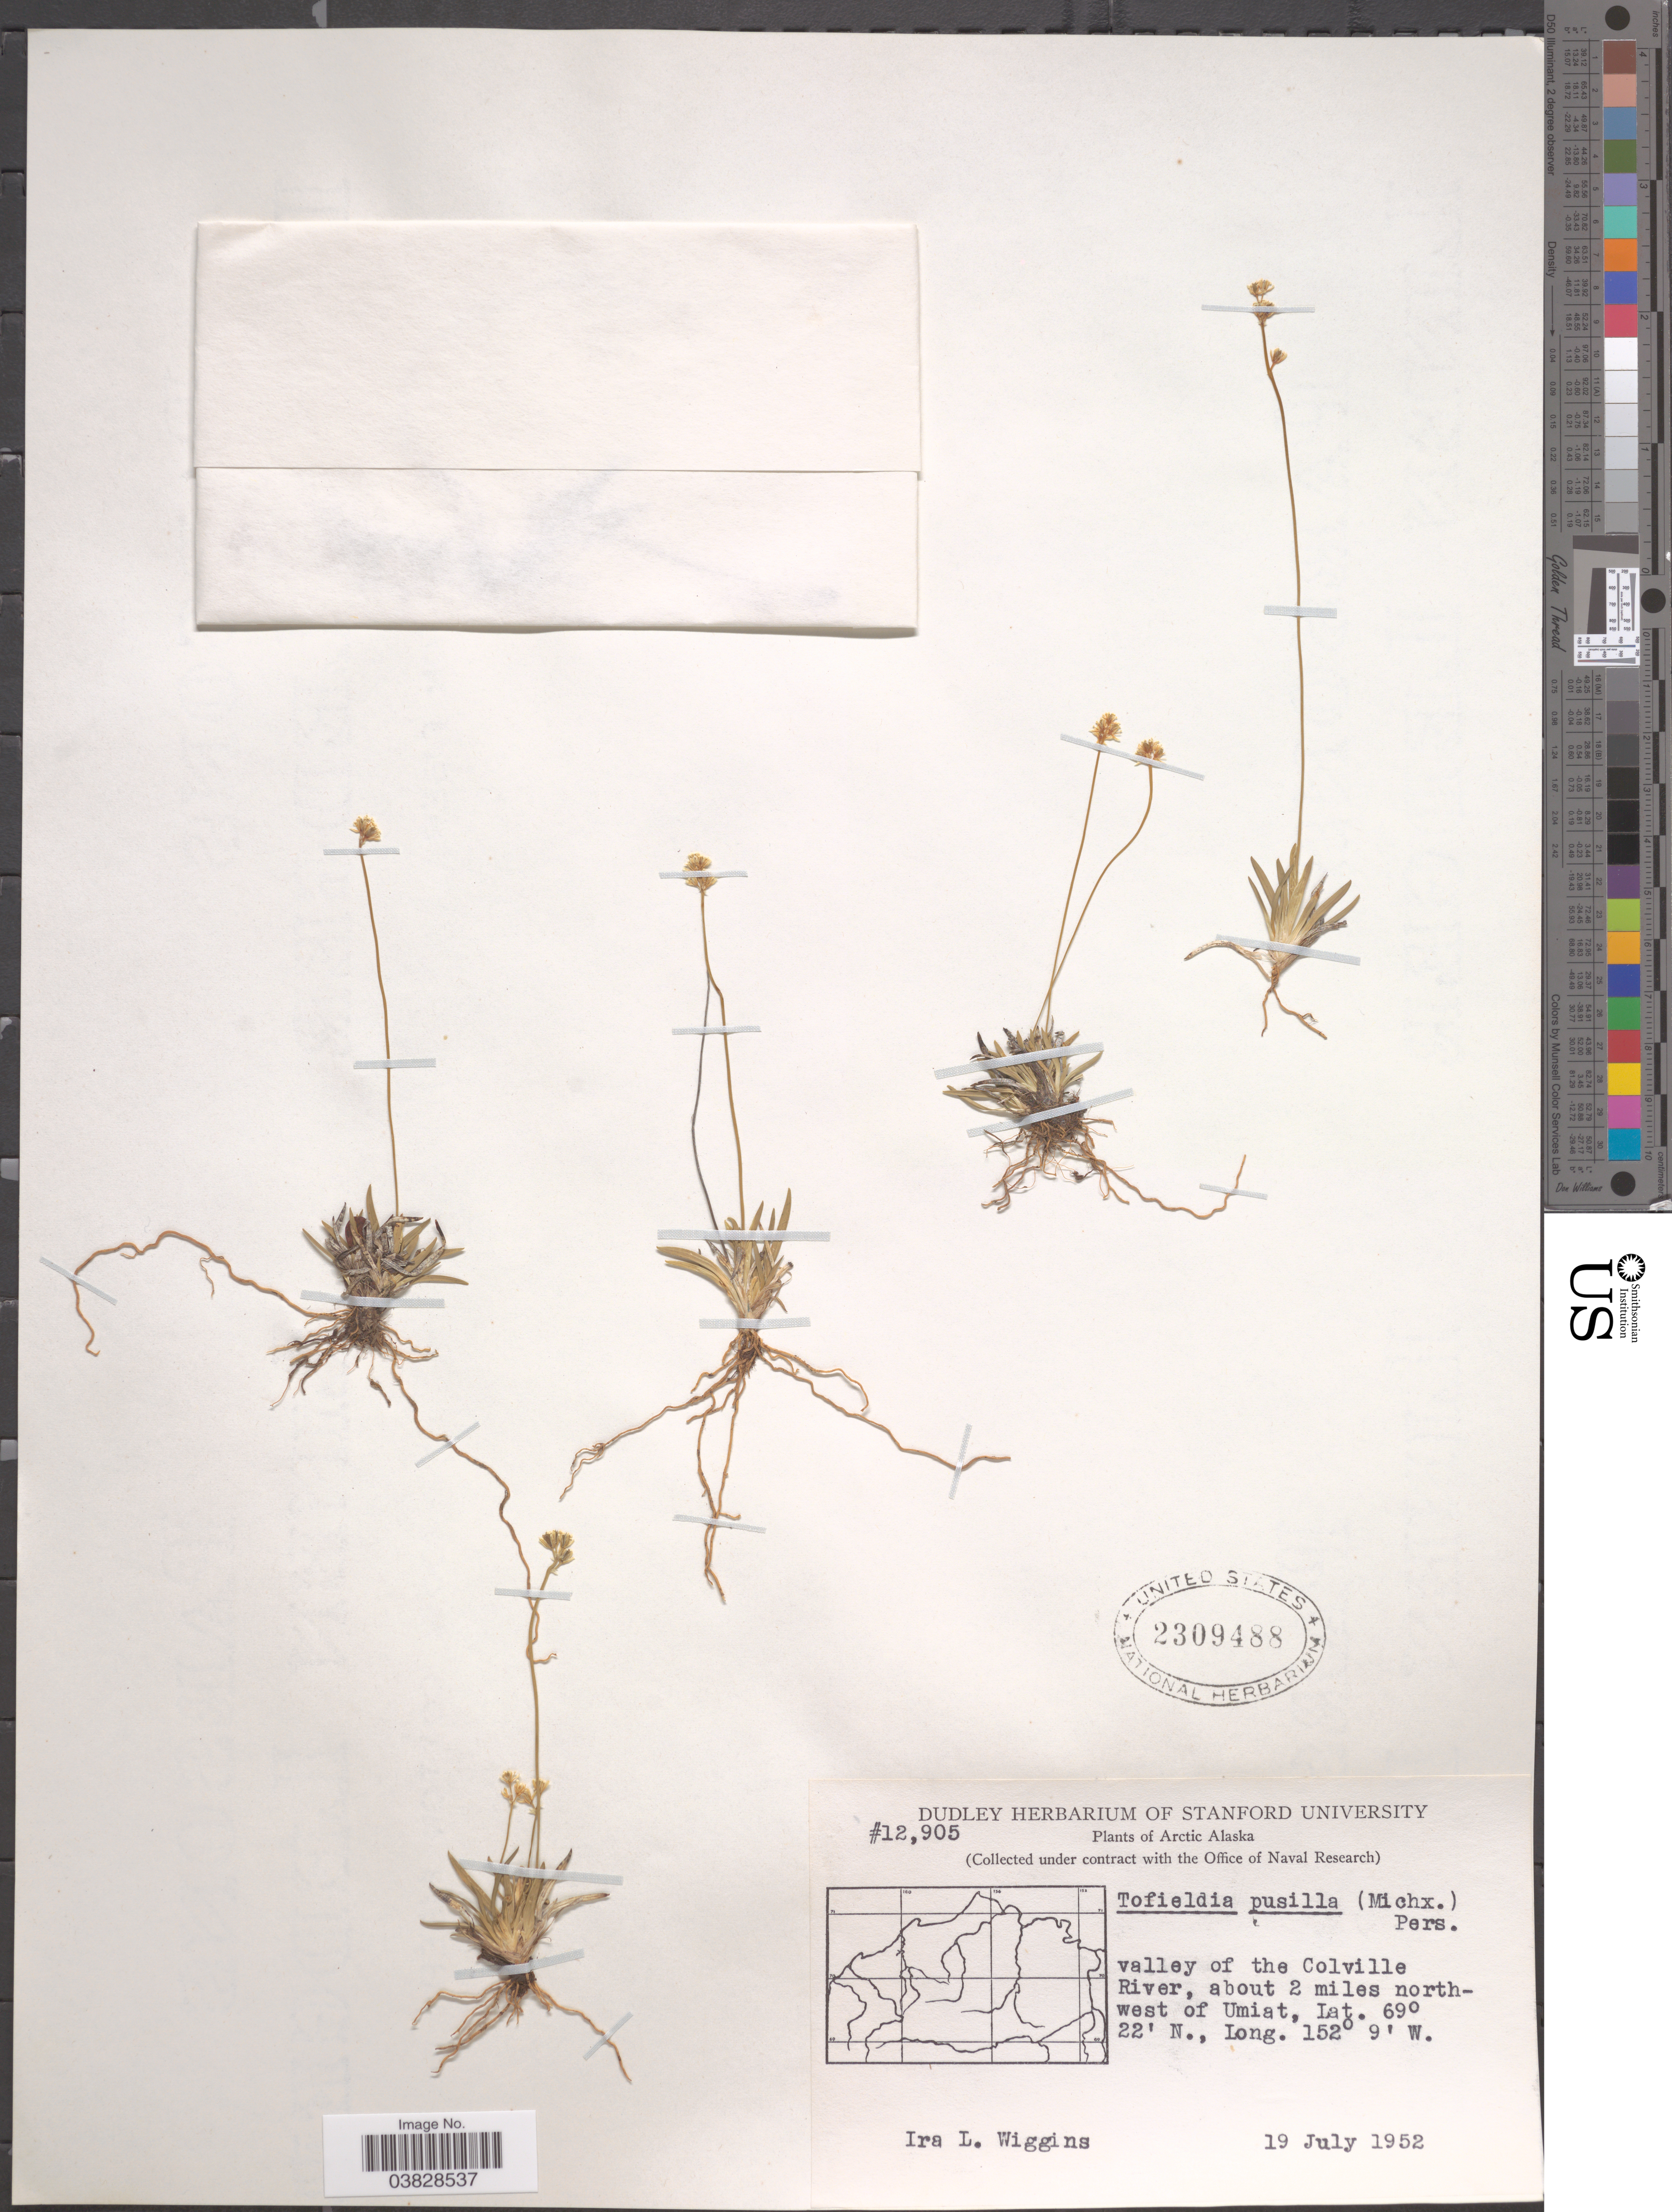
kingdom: Plantae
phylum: Tracheophyta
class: Liliopsida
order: Alismatales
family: Tofieldiaceae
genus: Tofieldia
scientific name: Tofieldia pusilla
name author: (Michx.) Pers.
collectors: I. L. Wiggins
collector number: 12905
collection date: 1952-07-19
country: United States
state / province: Alaska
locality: Arctic Alaska. Valleu of the Colville River, about 2 miles northwest of Umiat.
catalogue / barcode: US 2309488